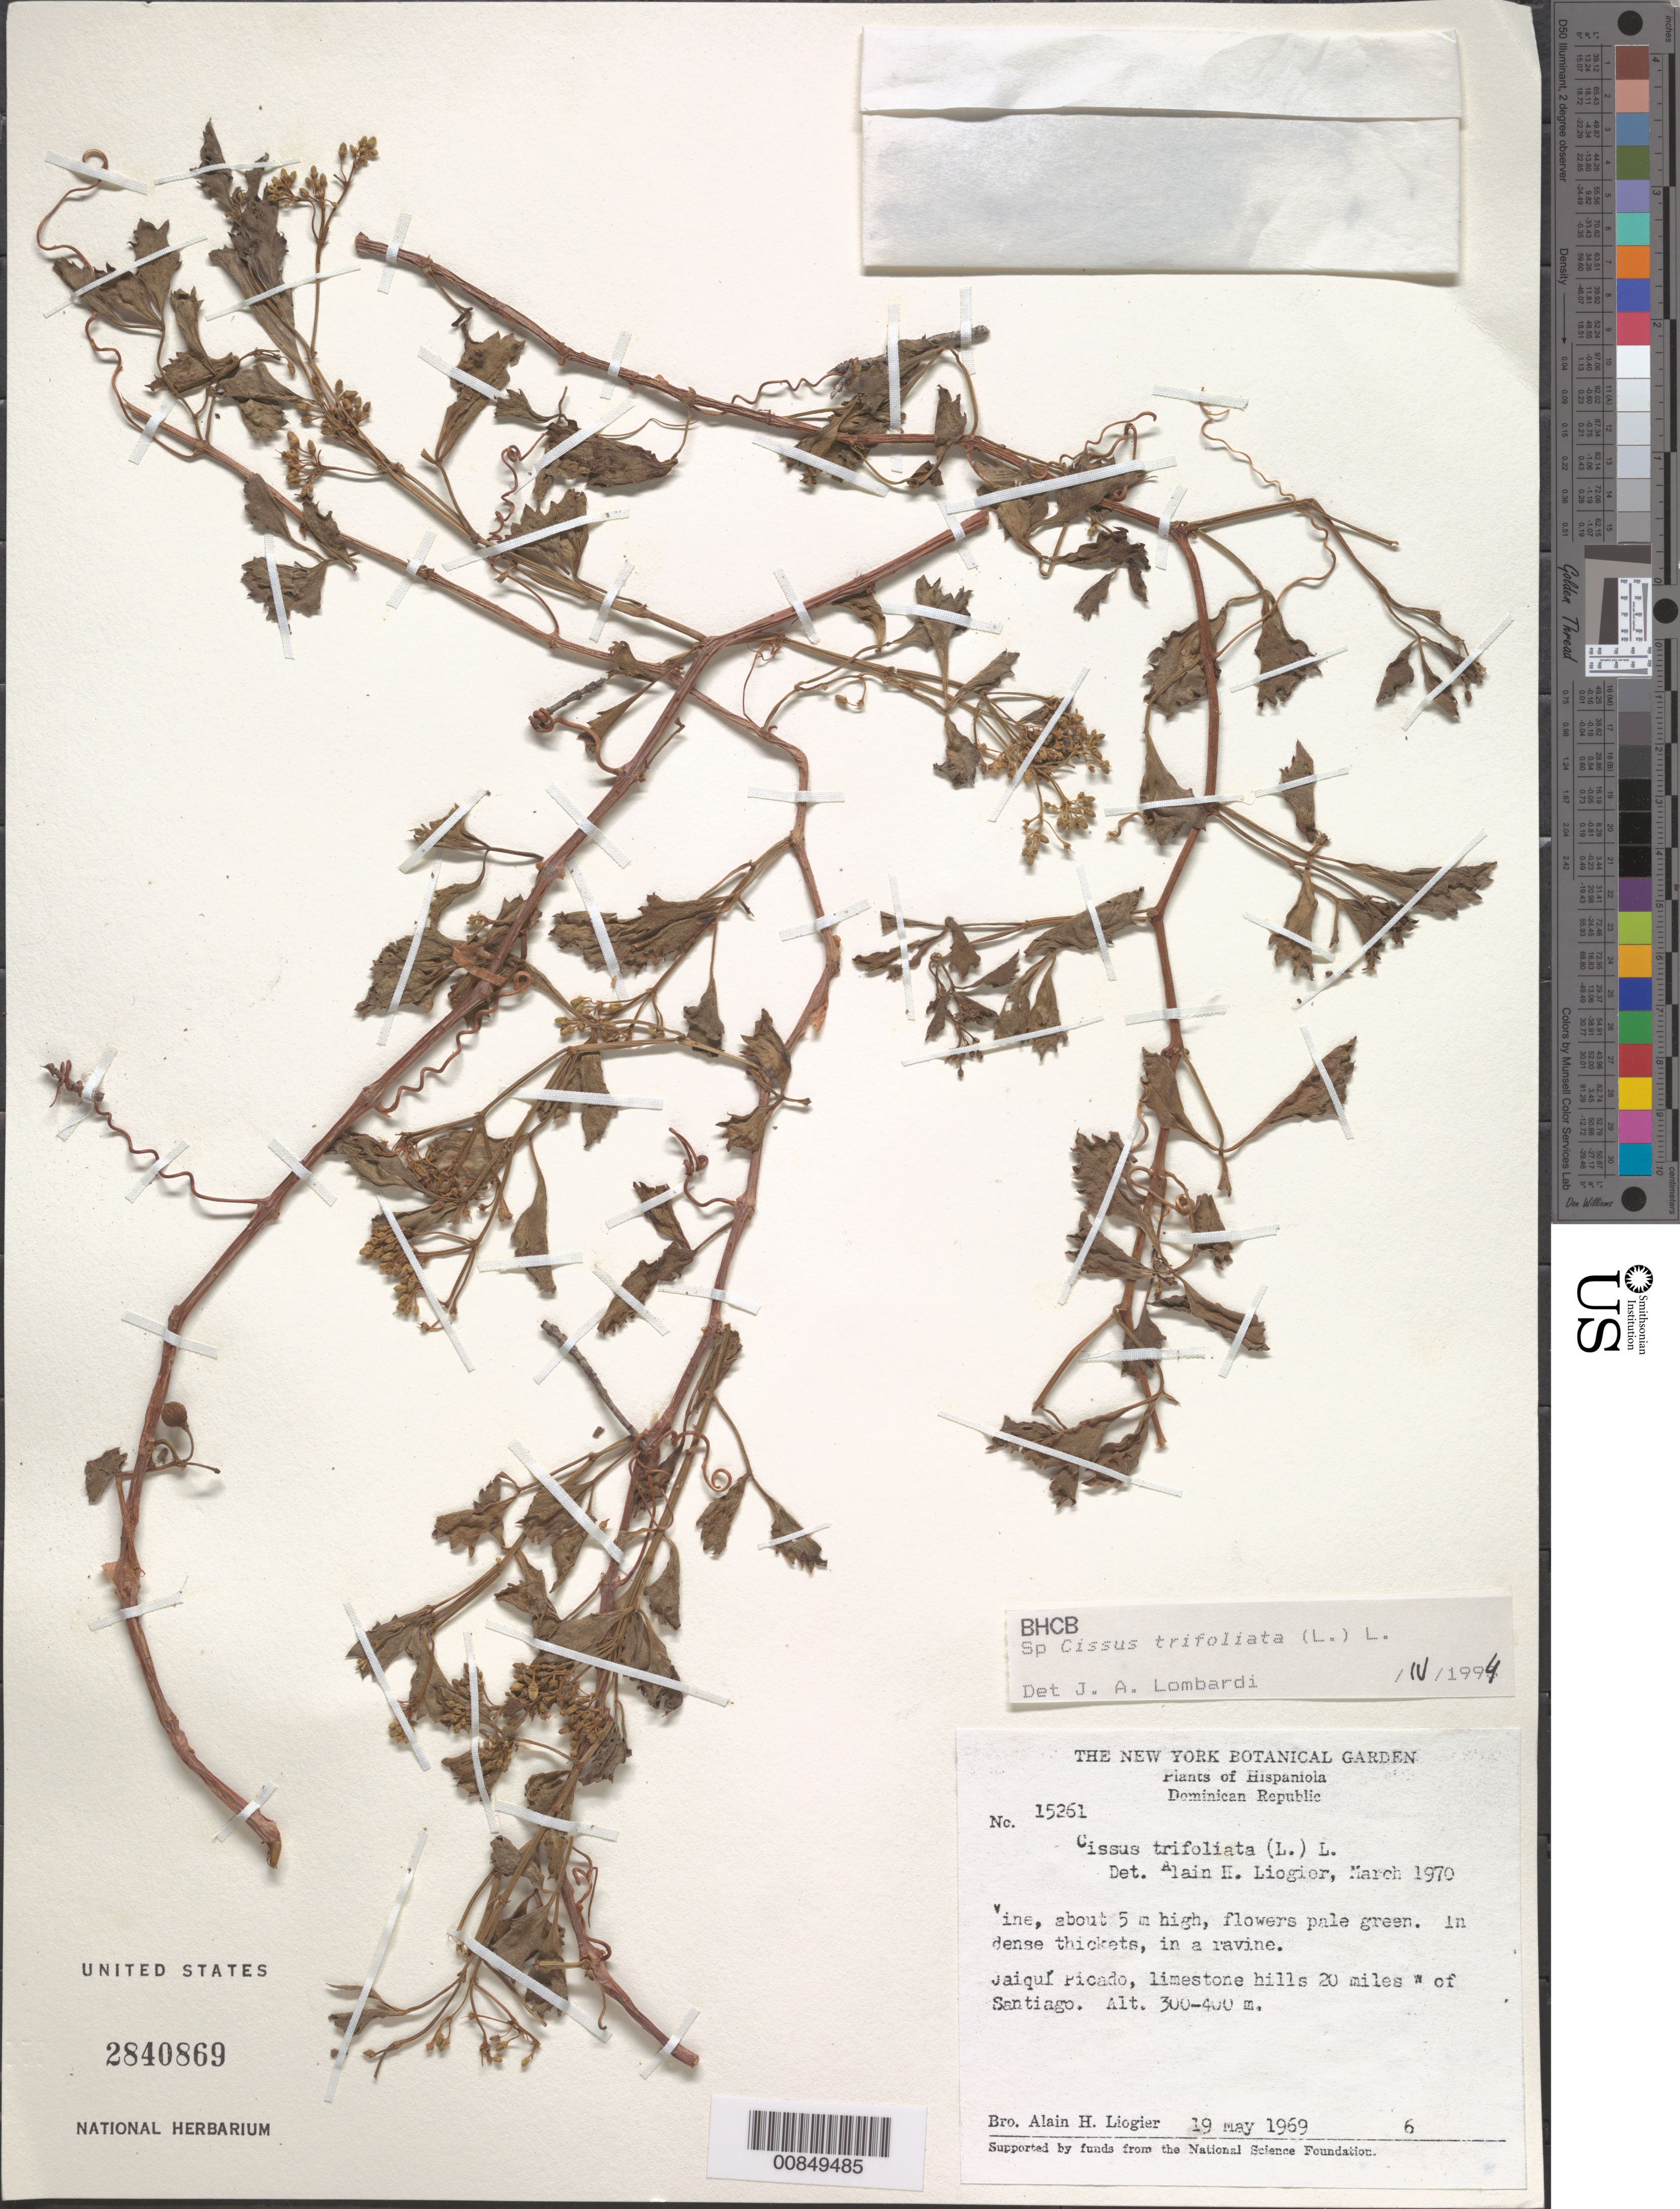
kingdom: Plantae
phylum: Tracheophyta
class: Magnoliopsida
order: Vitales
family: Vitaceae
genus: Cissus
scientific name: Cissus trifoliata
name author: (L.) L.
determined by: Lombardi, Julio A.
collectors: A. H. Liogier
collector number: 15261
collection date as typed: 19 May 1969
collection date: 1969-05-19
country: Dominican Republic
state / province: Santiago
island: Hispaniola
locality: Jaiquí Picado, 20 miles W of Santiago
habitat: In dense thickets, in a ravine of limestone hills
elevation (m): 300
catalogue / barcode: US 2840869